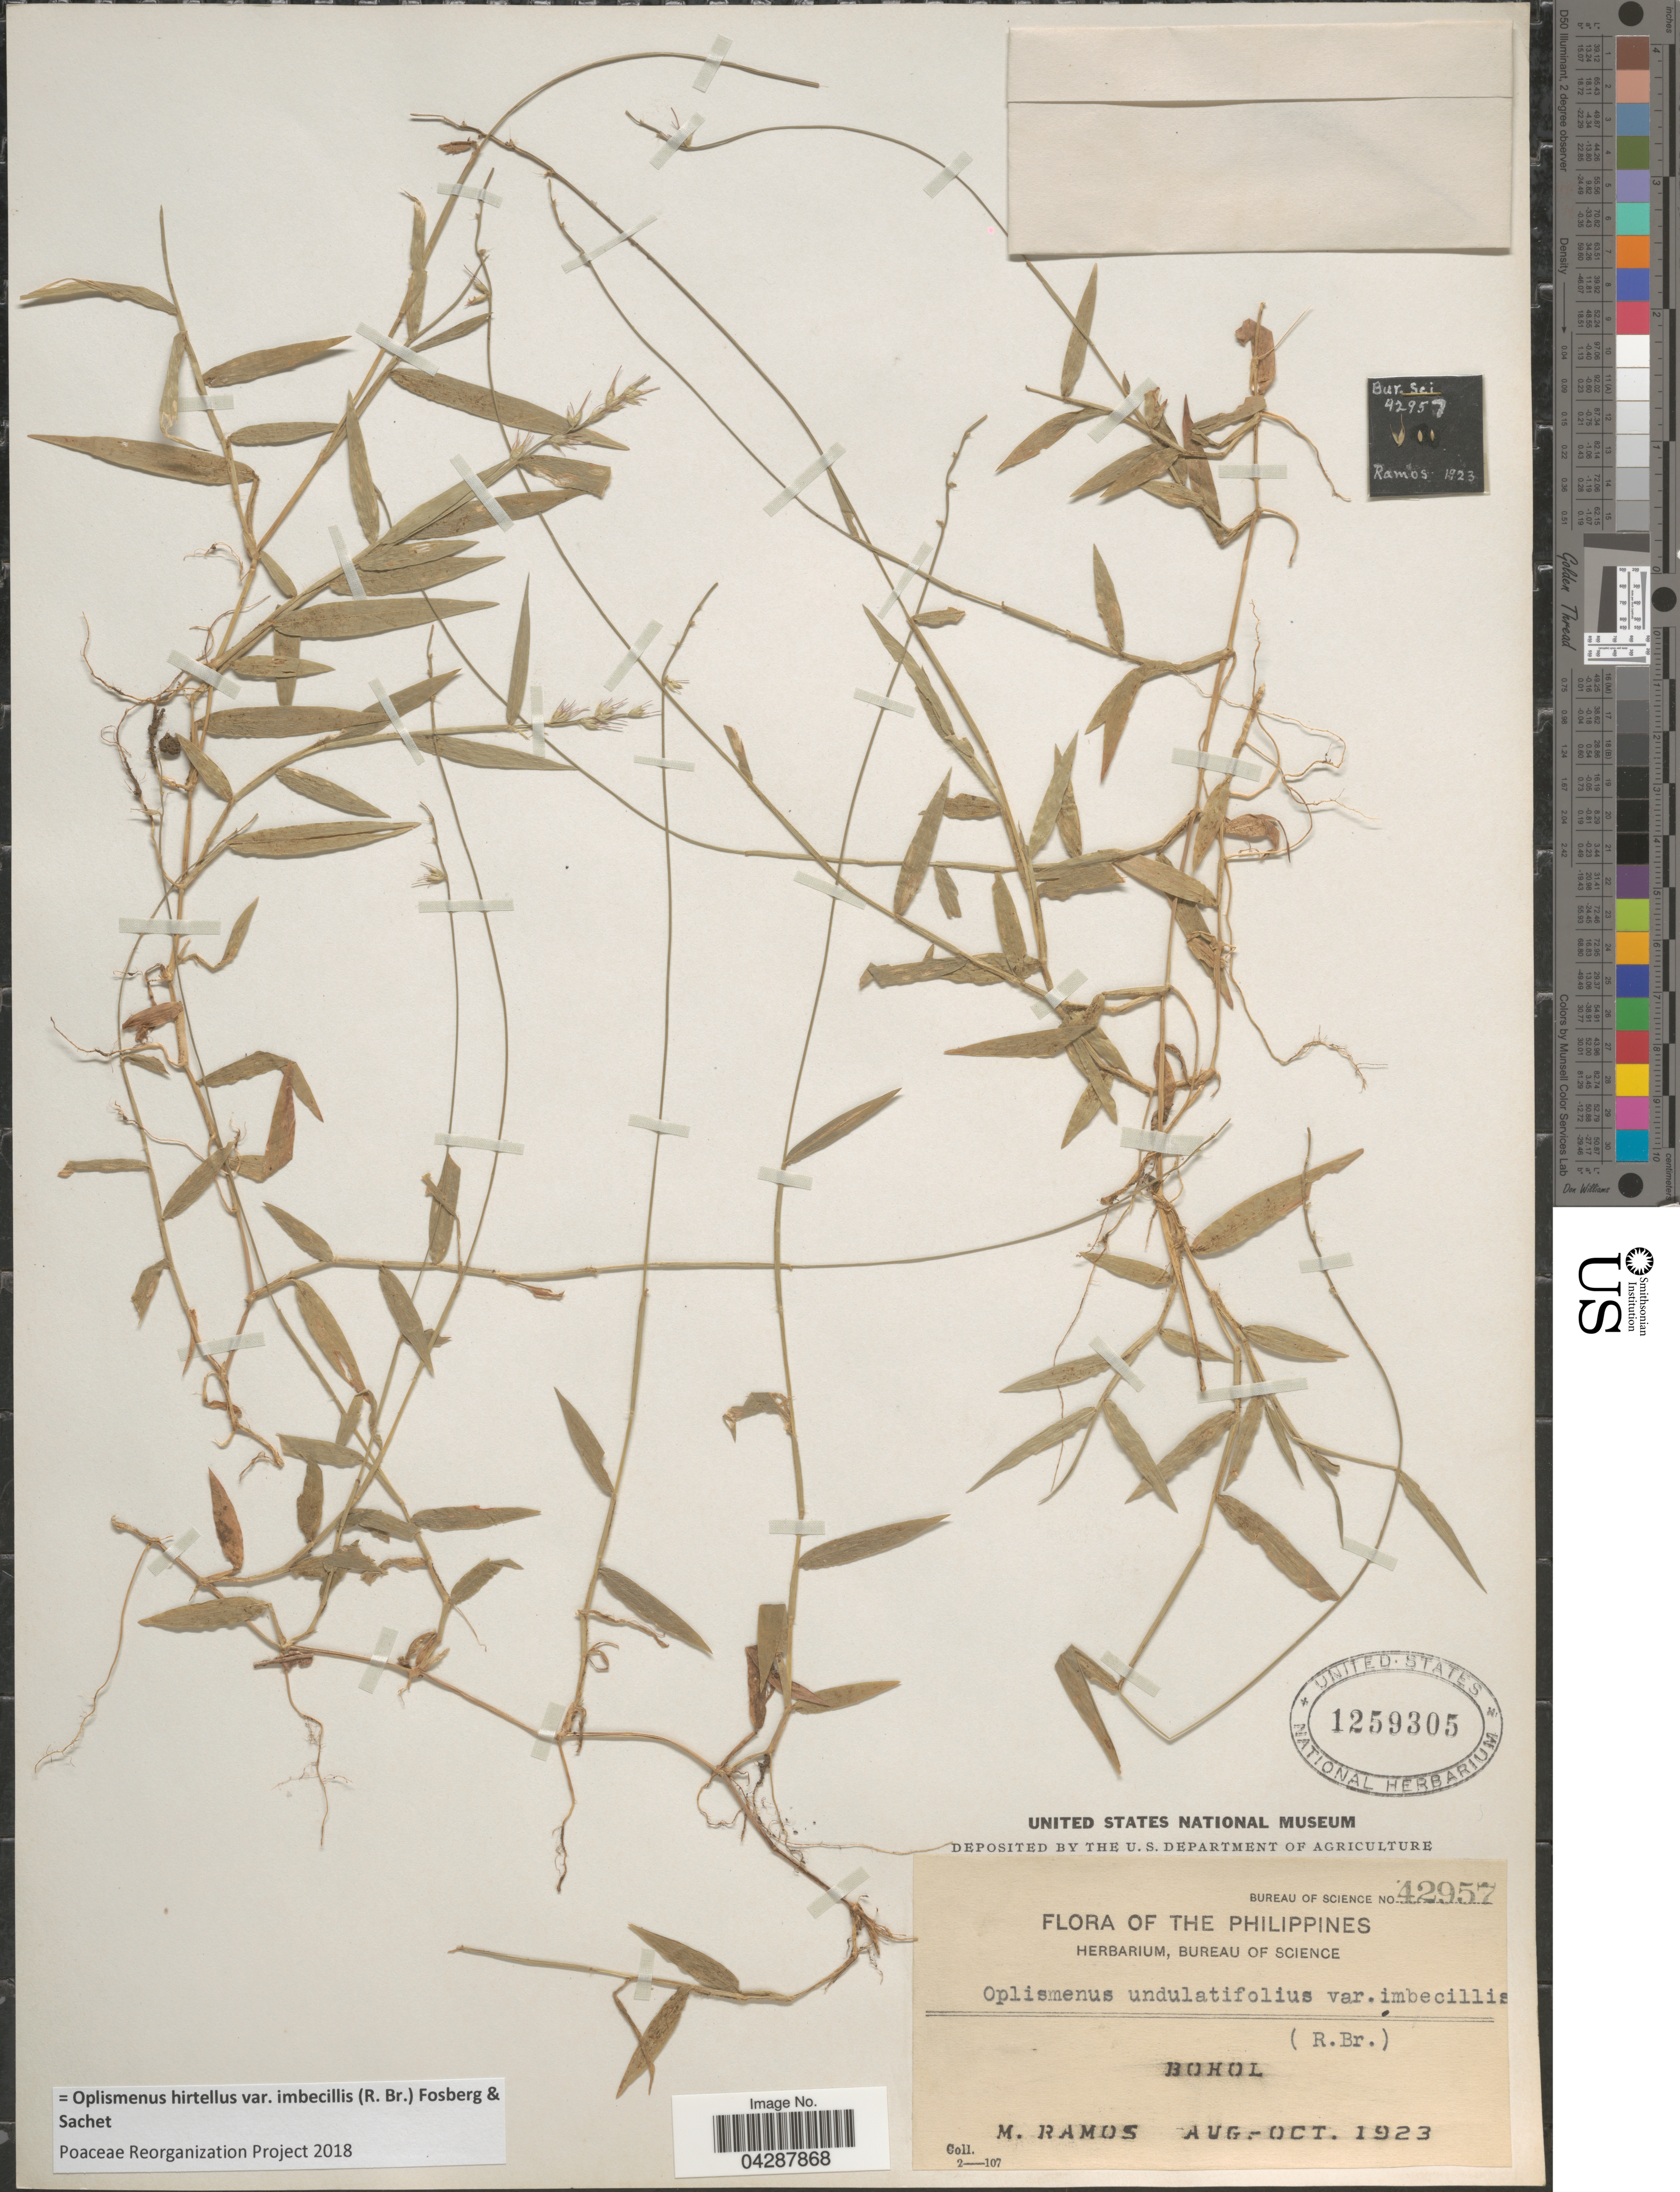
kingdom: Plantae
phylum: Tracheophyta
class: Liliopsida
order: Poales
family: Poaceae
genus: Oplismenus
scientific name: Oplismenus hirtellus var. imbecillis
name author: (R. Br.) Fosberg & Sachet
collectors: M. Ramos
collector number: Bureau of Science 42957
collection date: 1923-08/1923-10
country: Philippines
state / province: Central Visayas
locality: Bohol.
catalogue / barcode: US 1259305